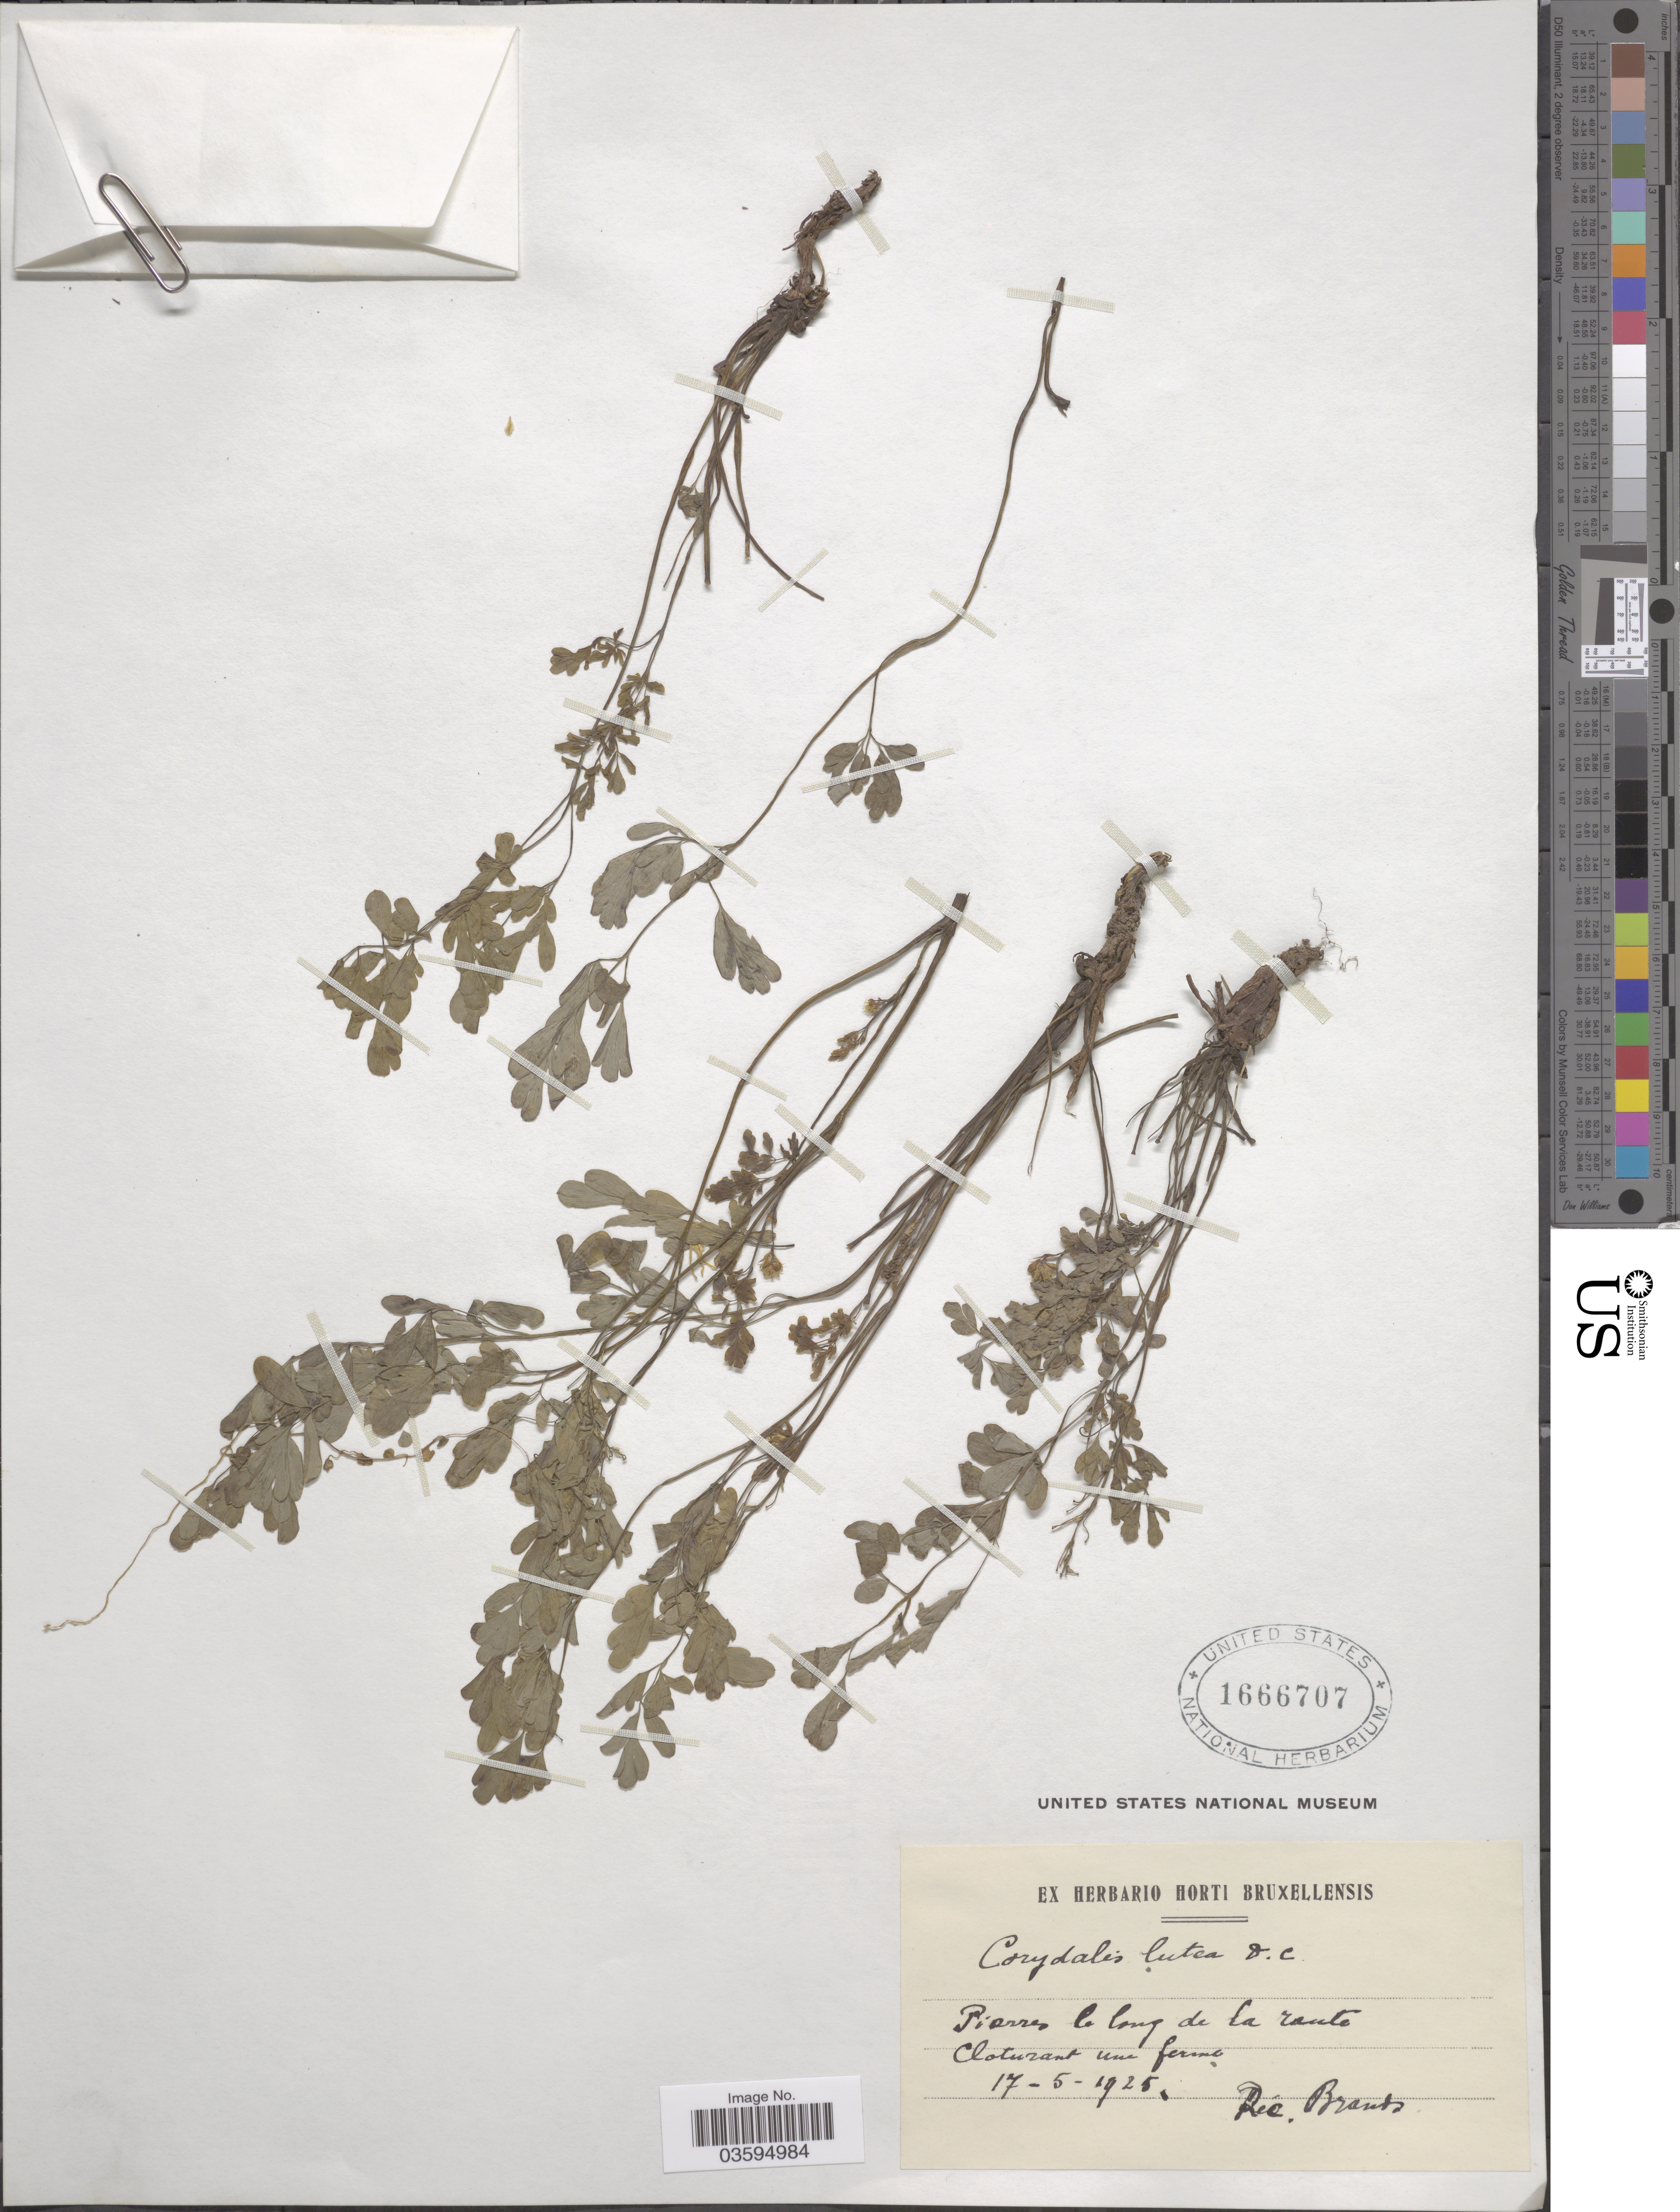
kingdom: Plantae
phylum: Tracheophyta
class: Magnoliopsida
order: Ranunculales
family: Papaveraceae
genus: Pseudofumaria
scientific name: Pseudofumaria lutea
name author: (L.) Borkh.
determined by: Strong, M. T., (US), Smithsonian Institution - National Museum of Natural History (UNITED STATES)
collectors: Brands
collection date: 1925-05-17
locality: Pierres le long de la route Cloturant une ferme.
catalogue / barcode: US 1666707